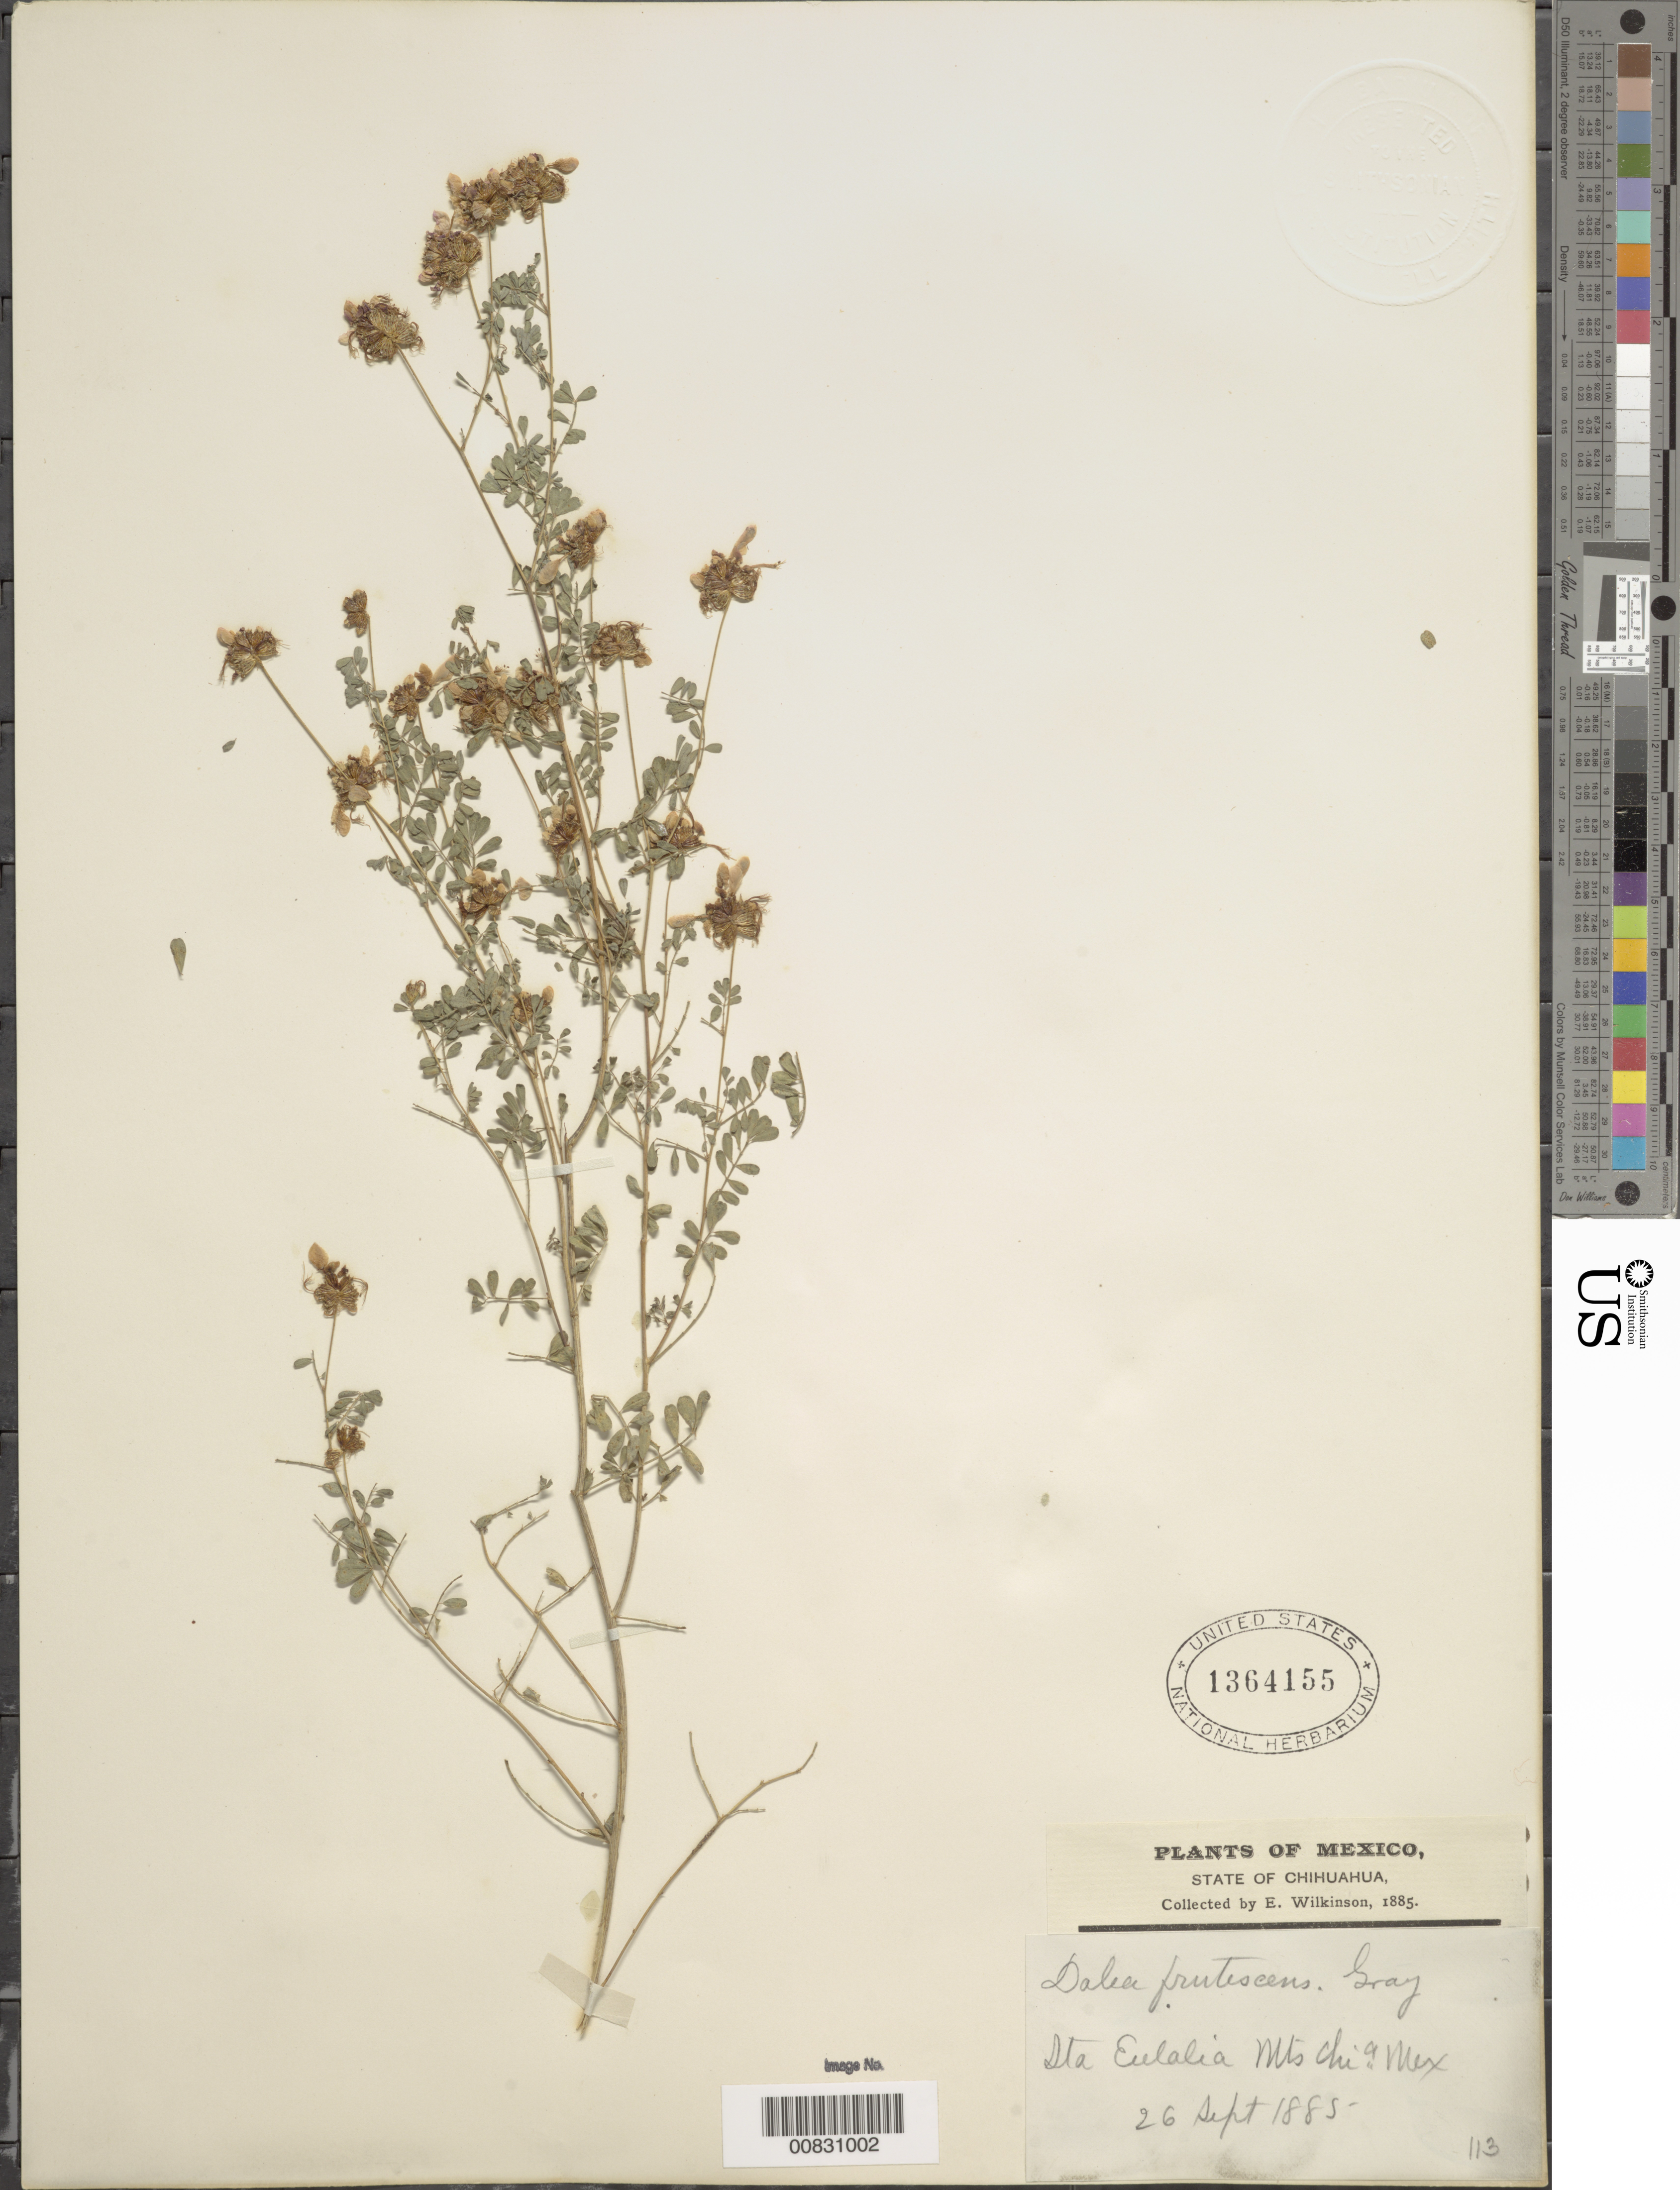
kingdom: Plantae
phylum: Tracheophyta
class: Magnoliopsida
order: Fabales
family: Fabaceae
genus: Dalea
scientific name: Dalea frutescens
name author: A. Gray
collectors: E. Wilkinson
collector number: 113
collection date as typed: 26 Sep 1885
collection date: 1885-09-26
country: Mexico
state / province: Chihuahua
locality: Santa Eulalia Mountains.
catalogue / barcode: US 1364155